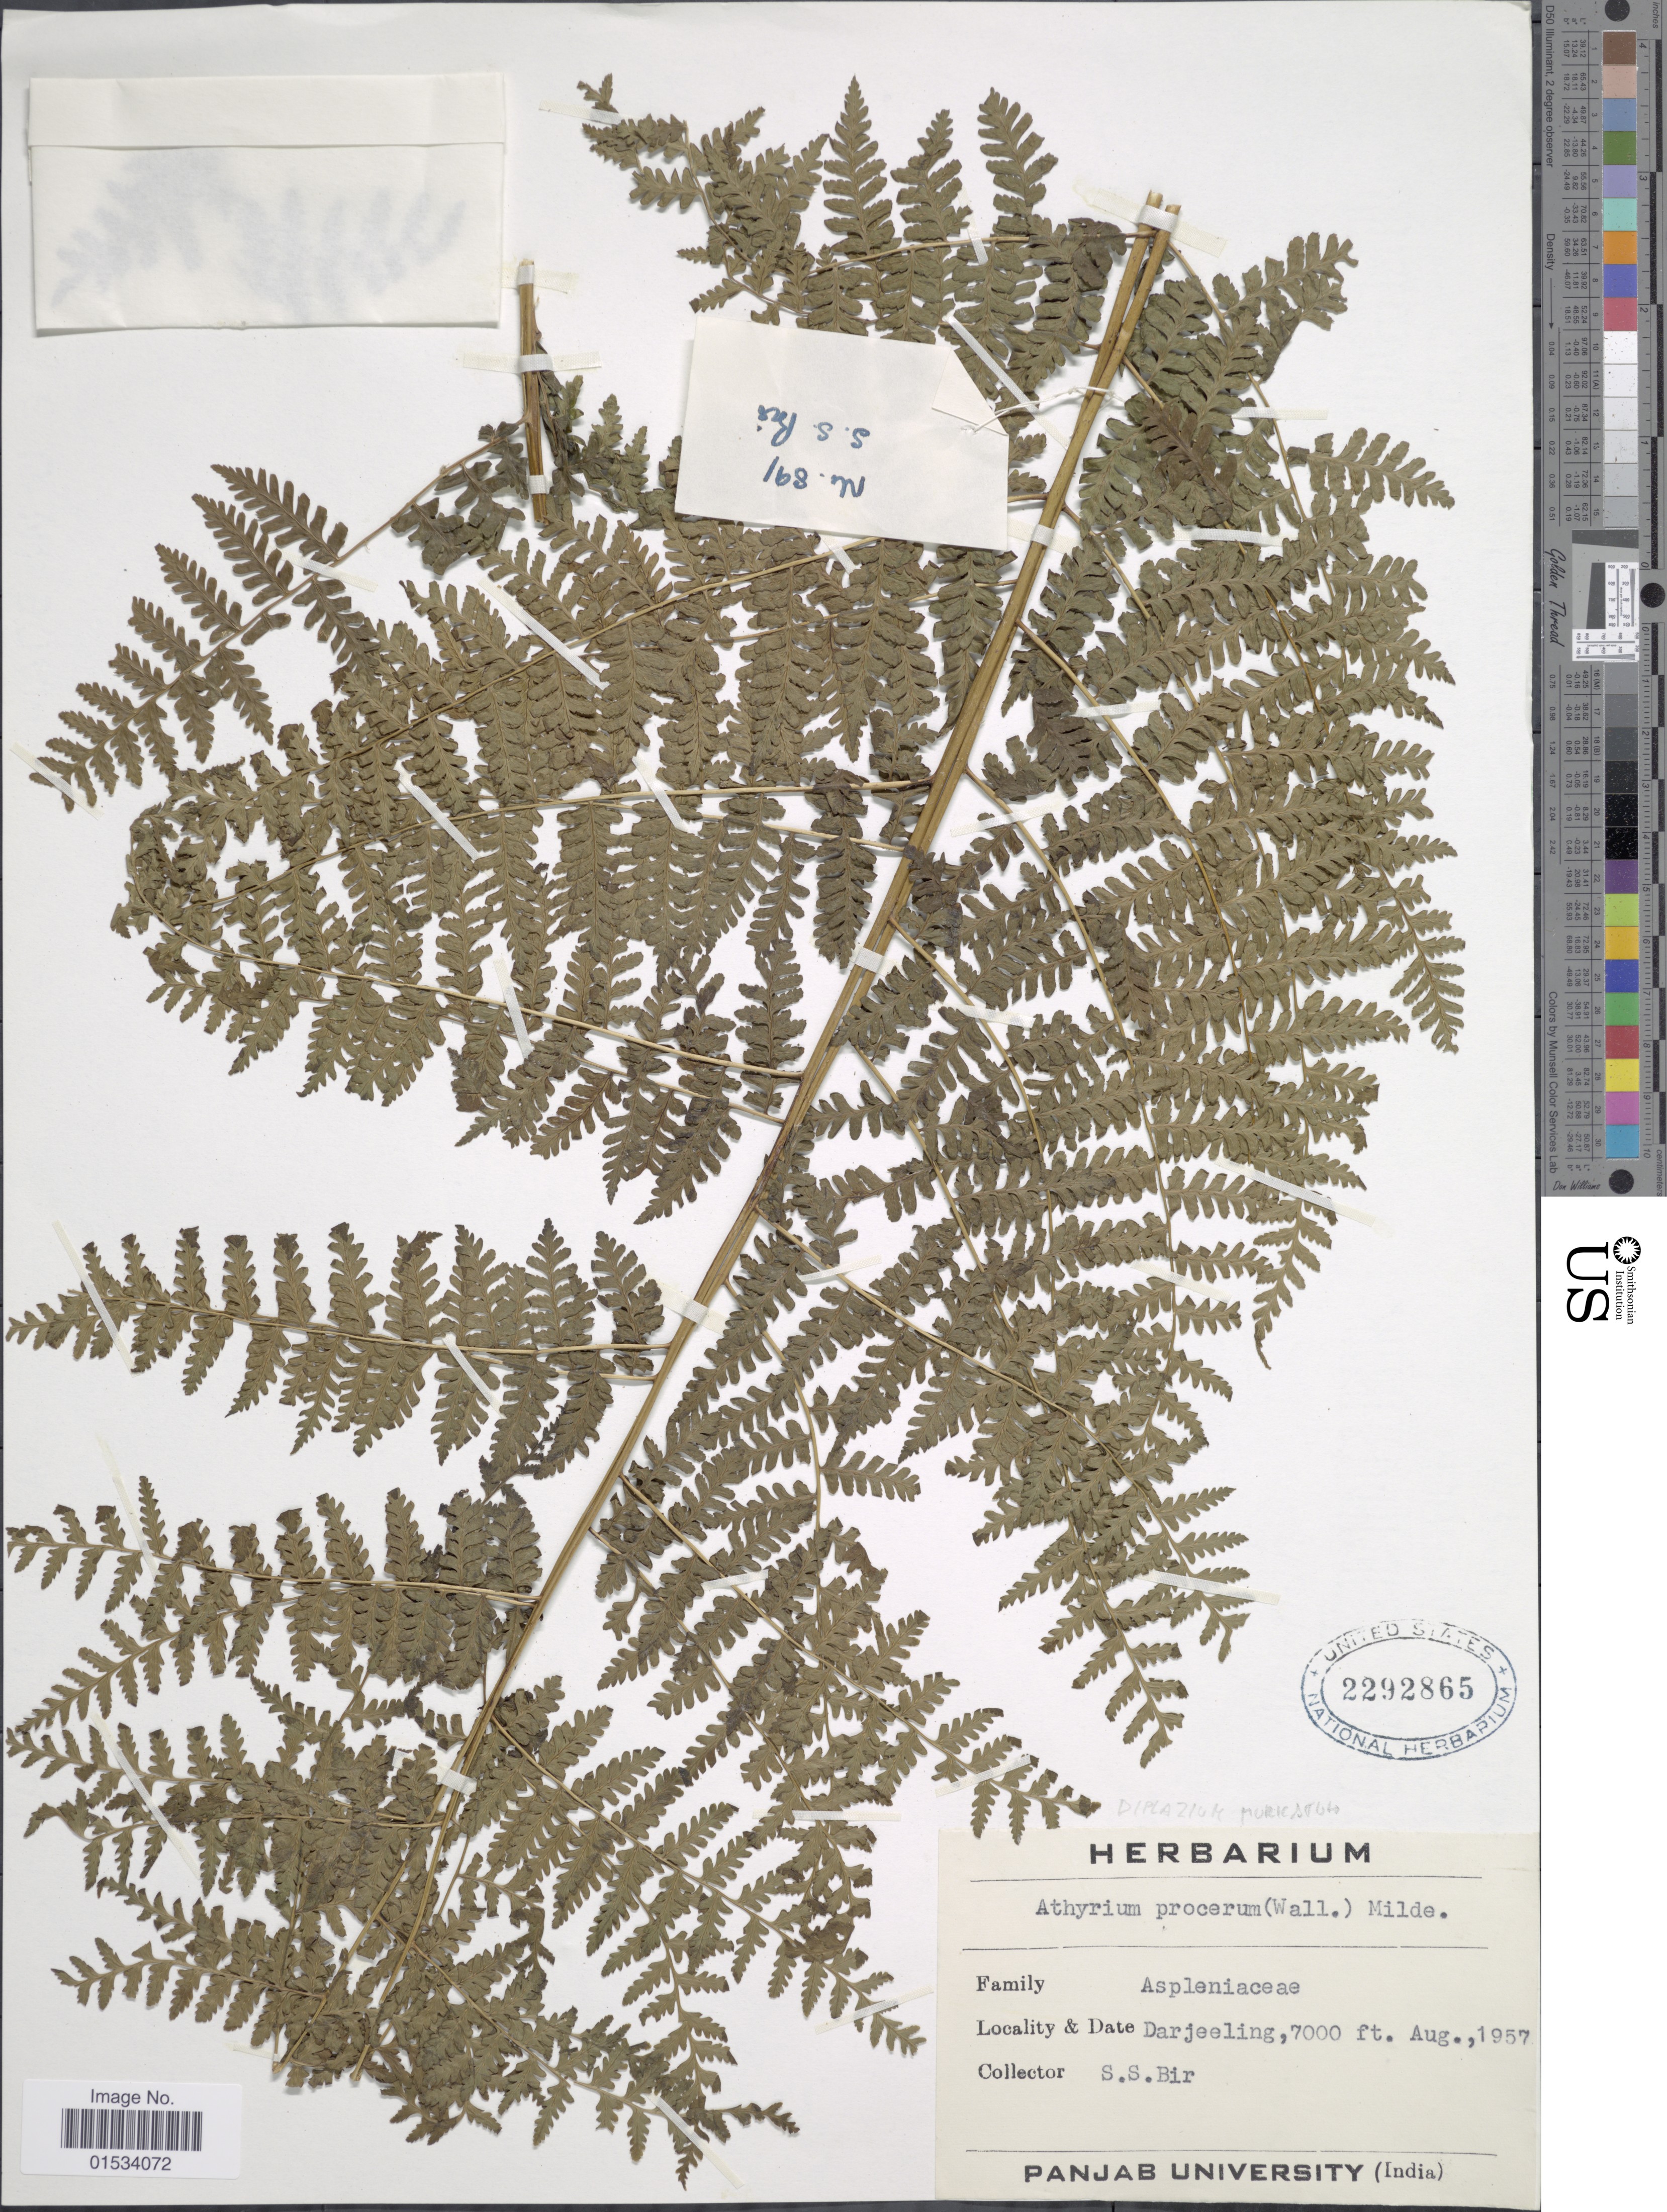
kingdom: Plantae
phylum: Tracheophyta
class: Polypodiopsida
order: Polypodiales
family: Athyriaceae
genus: Diplazium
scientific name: Diplazium muricatum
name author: (Mett.) Alderw.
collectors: S. S. Bir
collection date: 1957-08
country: India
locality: Darjeeling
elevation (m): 2134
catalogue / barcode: US 2292865